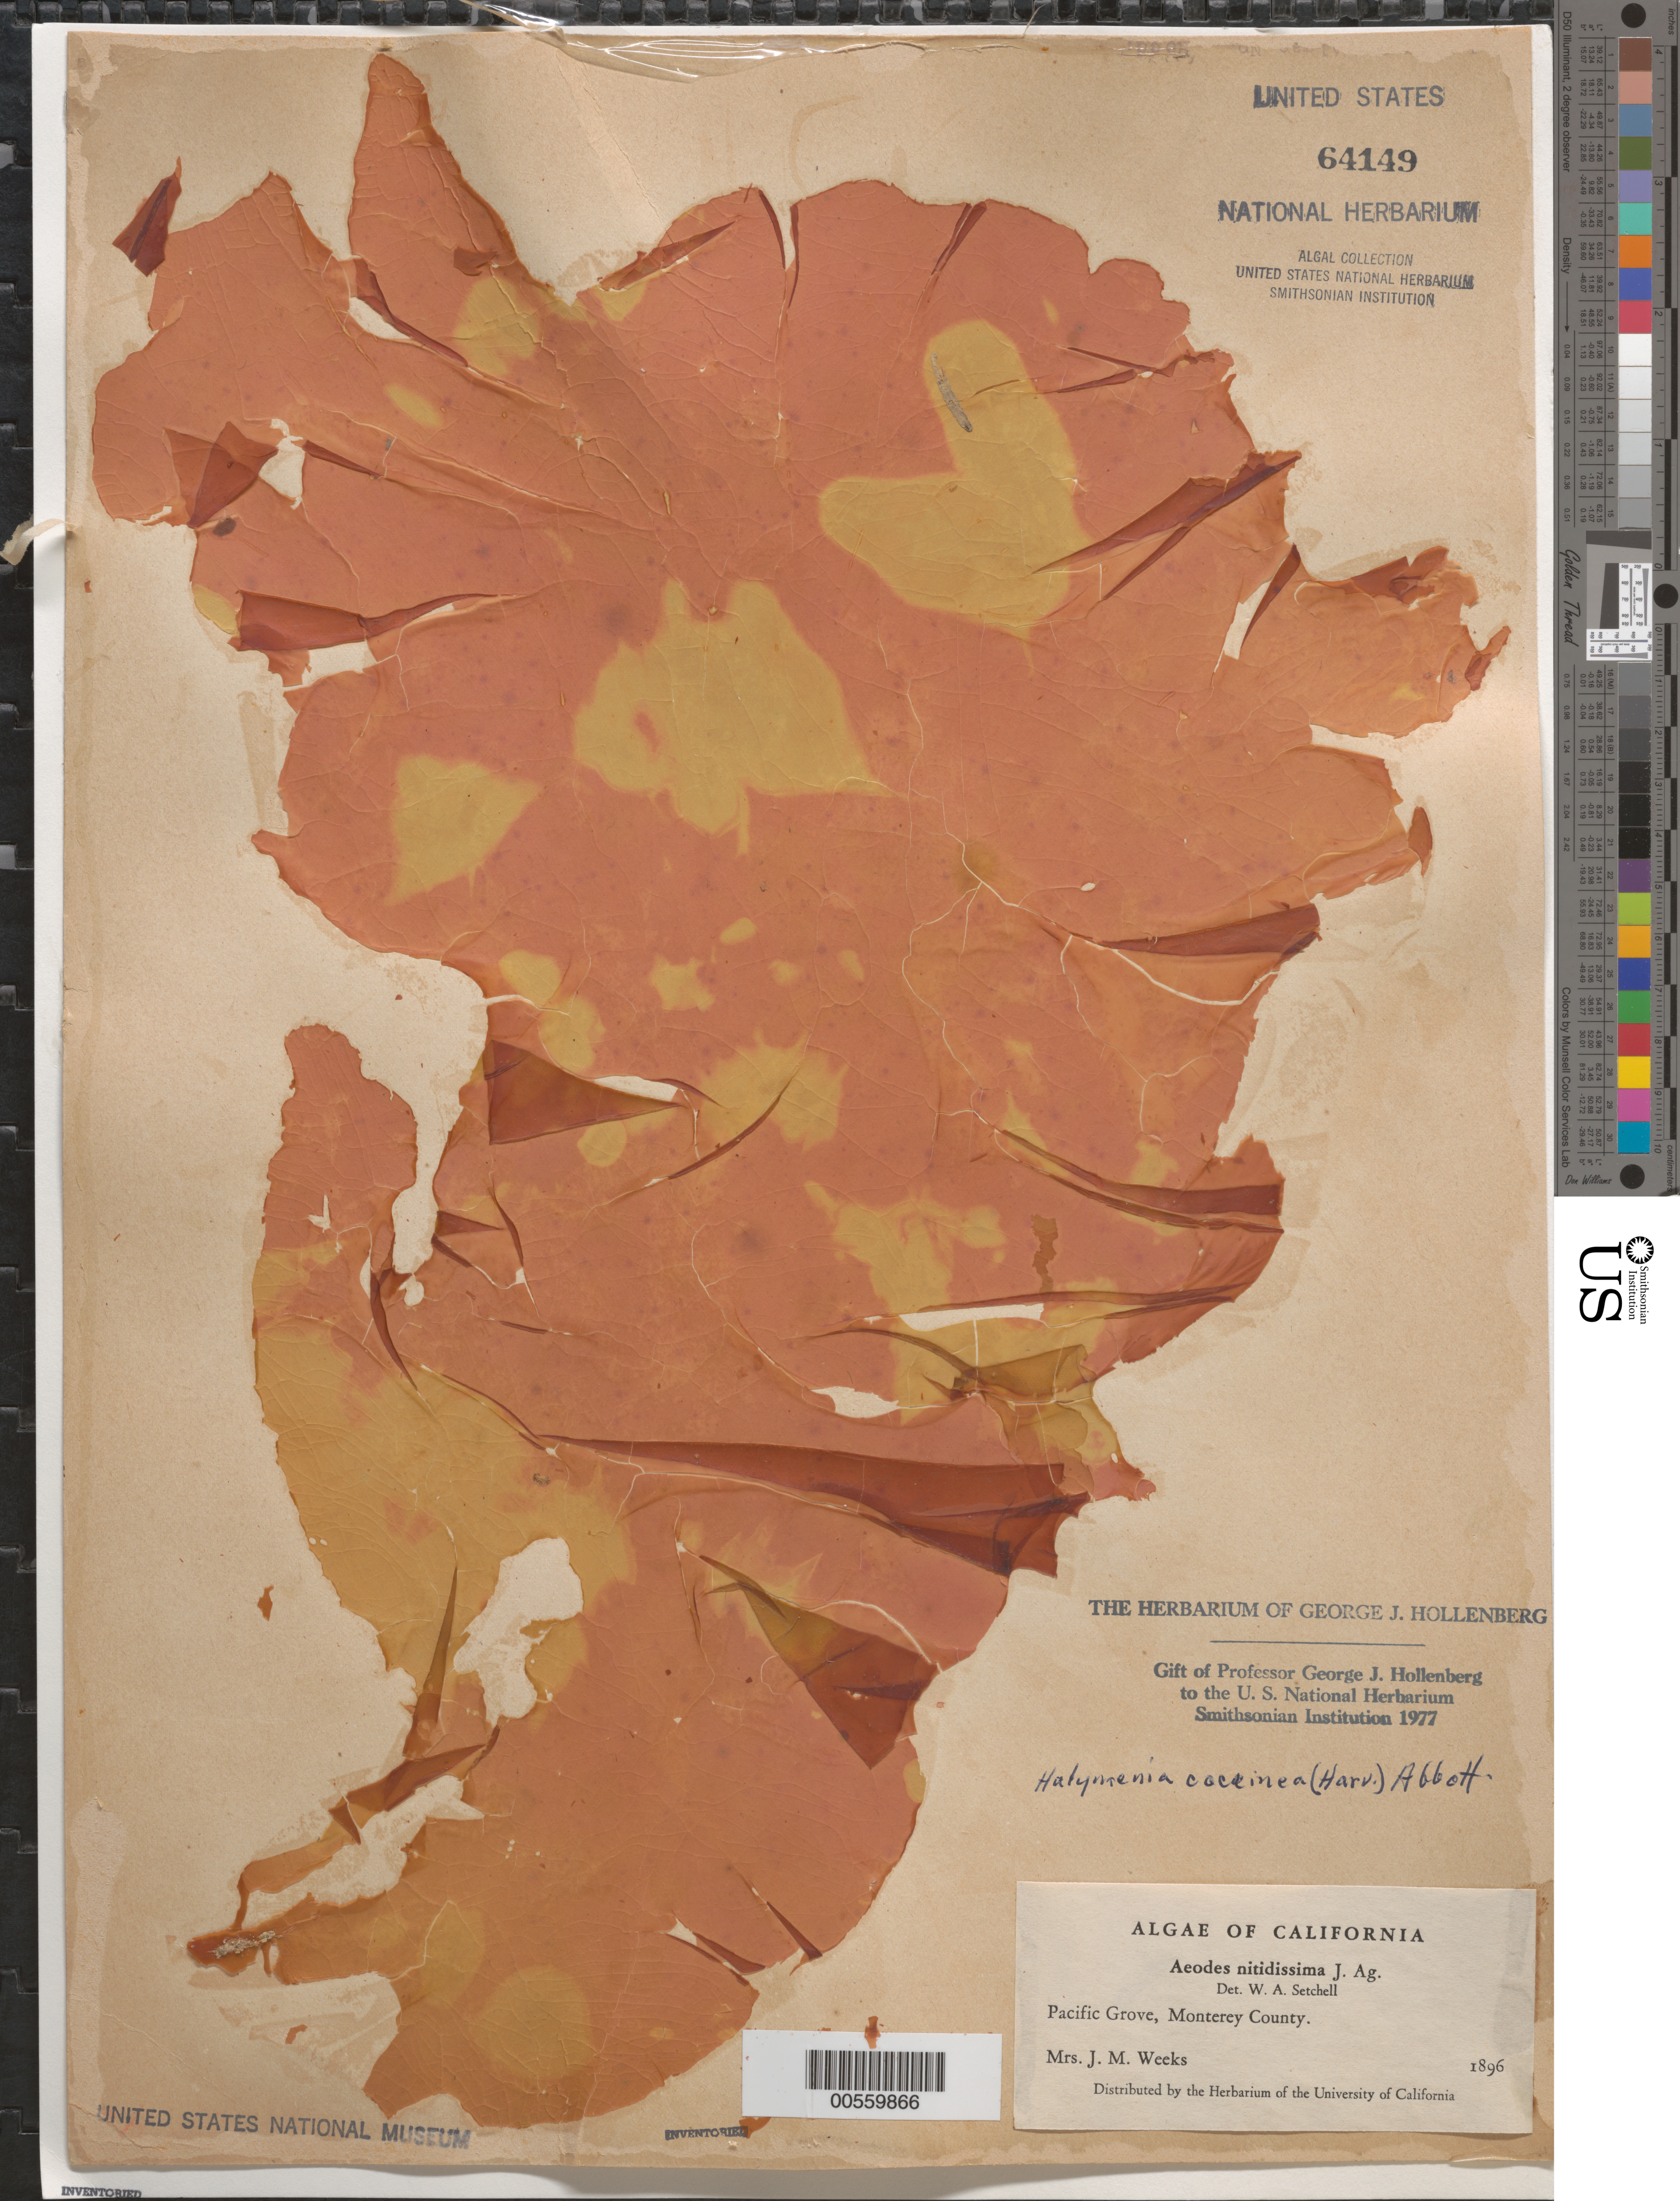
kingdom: Plantae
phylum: Rhodophyta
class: Florideophyceae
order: Gigartinales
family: Dumontiaceae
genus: Weeksia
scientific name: Weeksia coccinea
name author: (Harv.) S.C. Lindstrom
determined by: Algae name updating Project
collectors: Mrs. J. Weeks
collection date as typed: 1896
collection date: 1896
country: United States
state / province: California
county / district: Monterey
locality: Pacific Grove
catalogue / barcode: US 64149